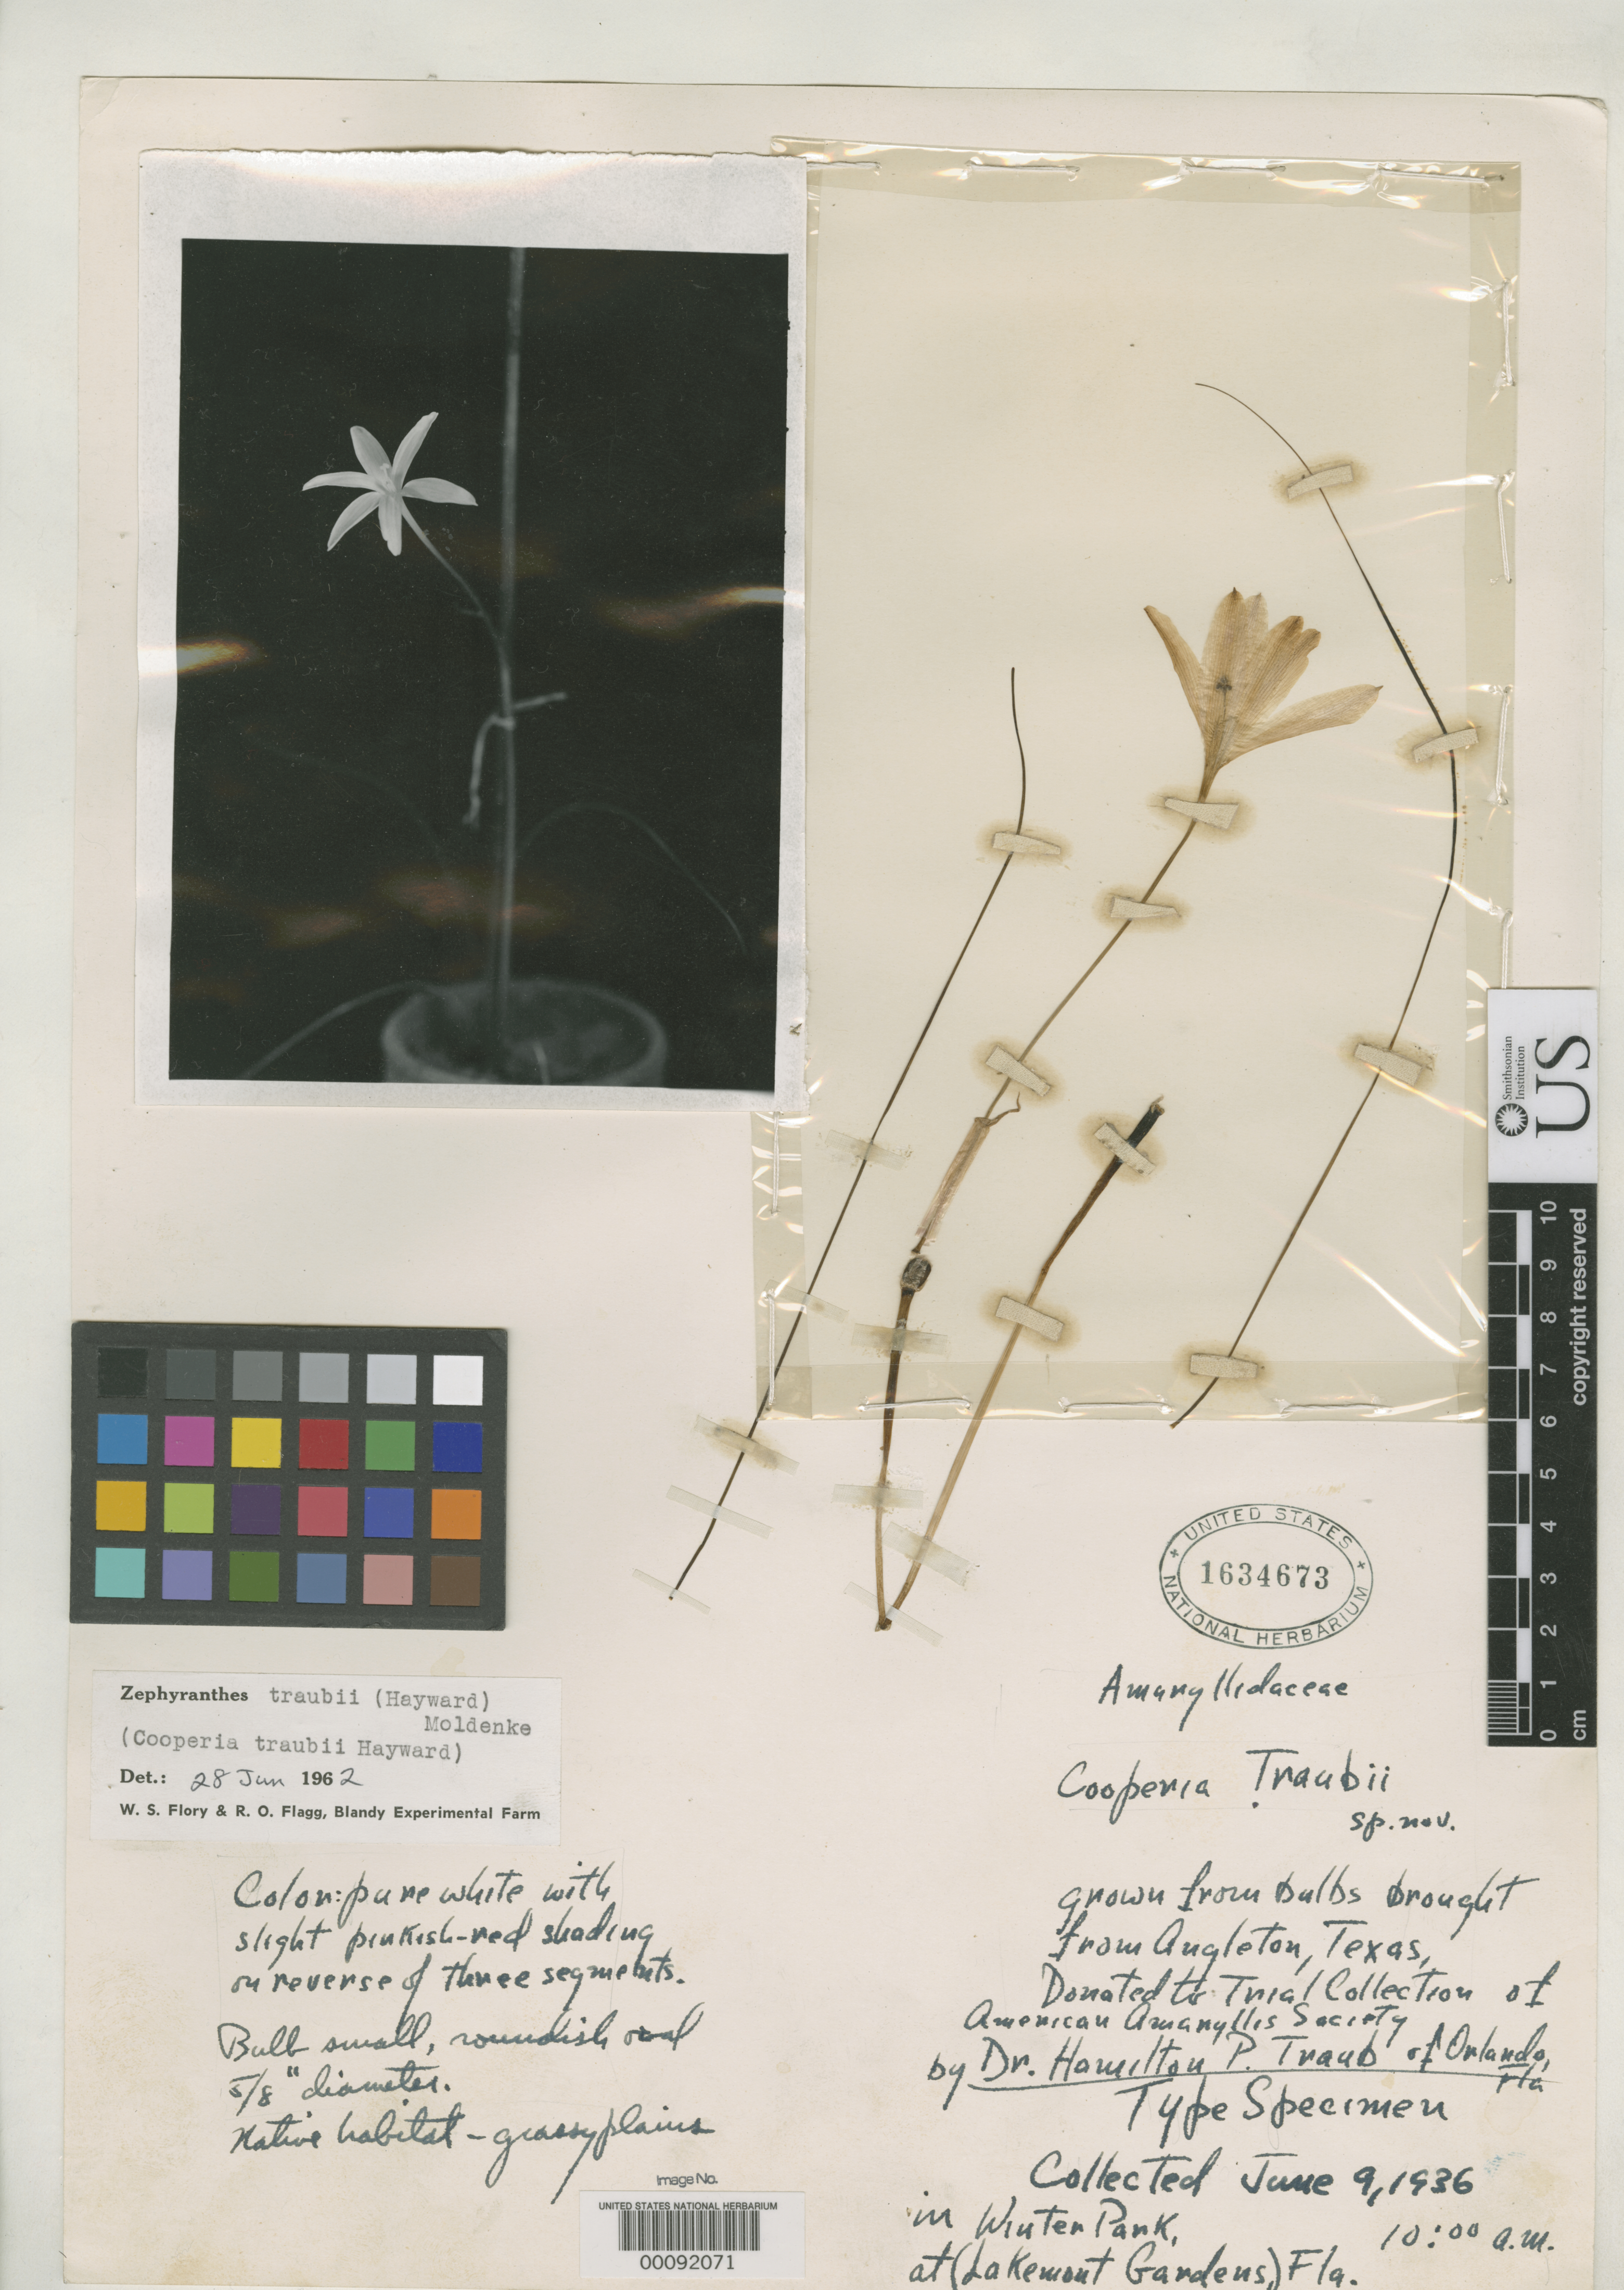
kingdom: Plantae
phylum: Tracheophyta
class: Liliopsida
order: Asparagales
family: Amaryllidaceae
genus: Cooperia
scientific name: Cooperia traubii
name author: W. Hayw.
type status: Type Collection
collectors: W. Hayward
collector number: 101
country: United States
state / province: Texas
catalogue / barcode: US 1634673